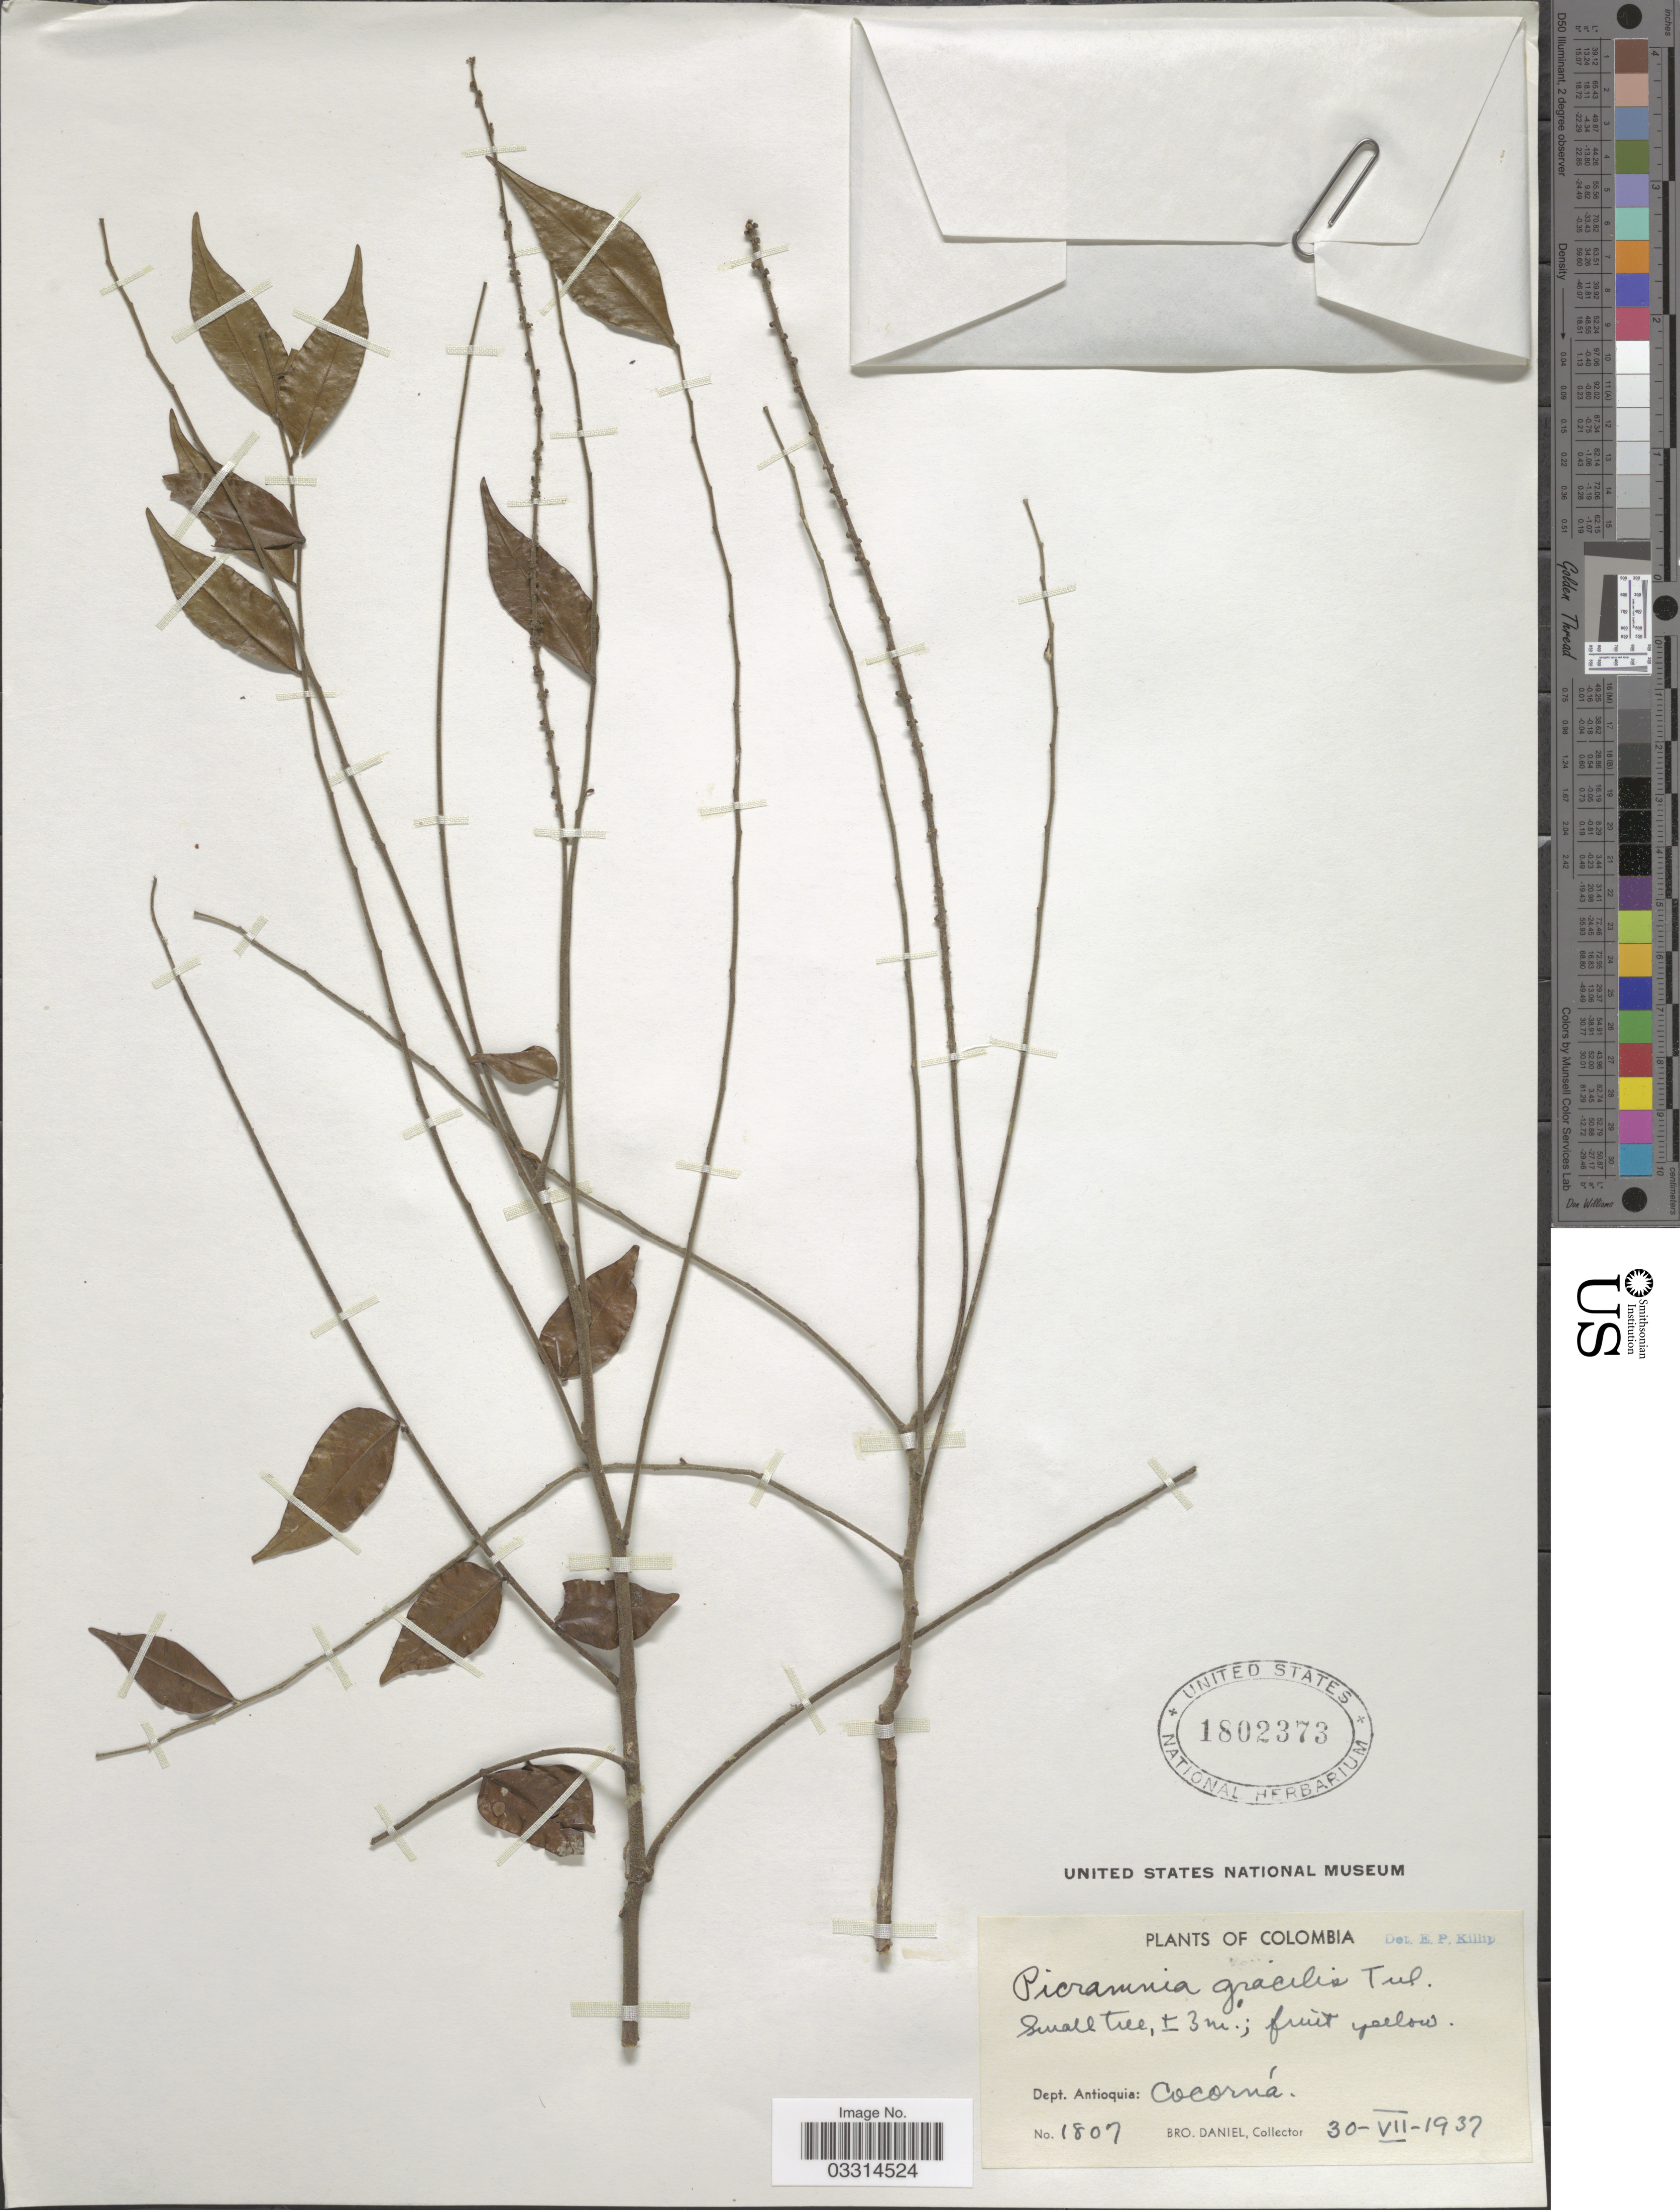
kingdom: Plantae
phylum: Tracheophyta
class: Magnoliopsida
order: Picramniales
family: Picramniaceae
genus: Picramnia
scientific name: Picramnia gracilis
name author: Tul.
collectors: Bro. Daniel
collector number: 1807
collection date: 1937-07-30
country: Colombia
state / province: Antioquia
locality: Dept. Antioquia: Cocorná.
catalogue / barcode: US 1802373